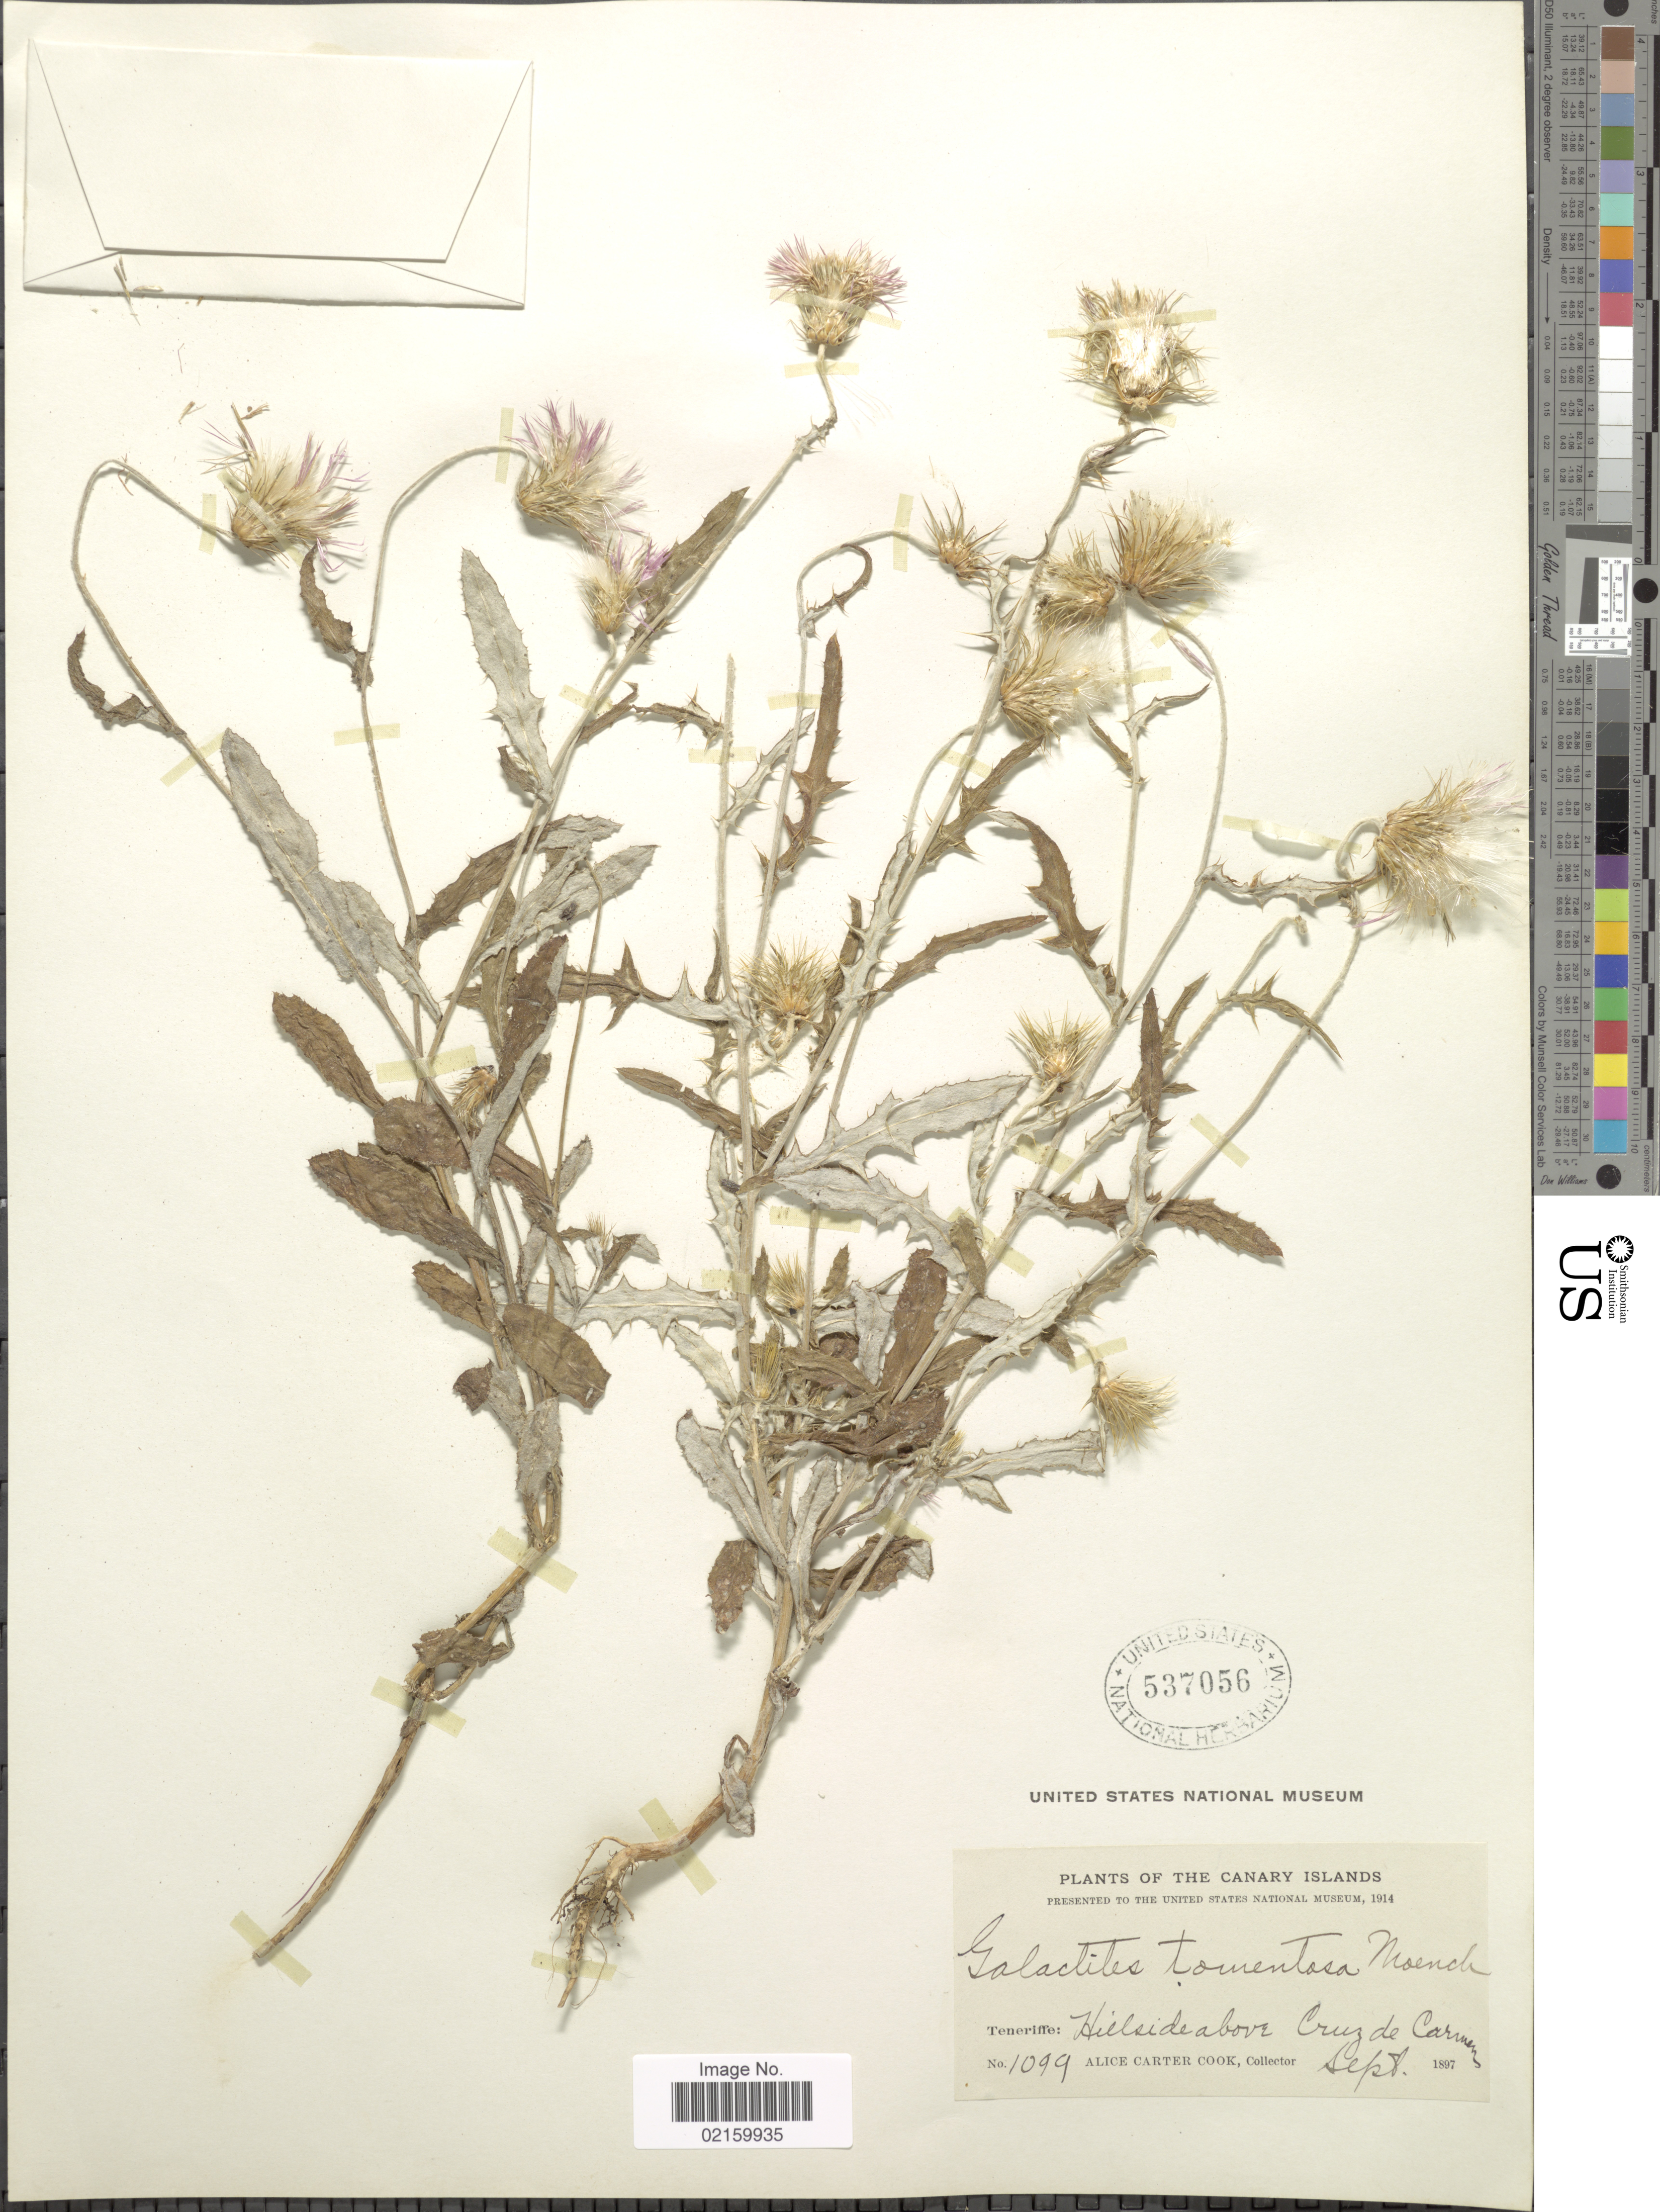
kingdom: Plantae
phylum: Tracheophyta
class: Magnoliopsida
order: Asterales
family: Asteraceae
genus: Galactites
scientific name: Galactites tomentosa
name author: Moench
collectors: Alice C. Cook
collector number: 1099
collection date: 1897-09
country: Spain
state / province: Canarias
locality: The Canary Islands. Teneriffe: Hillside above Cruz de Carmen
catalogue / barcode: US 537056